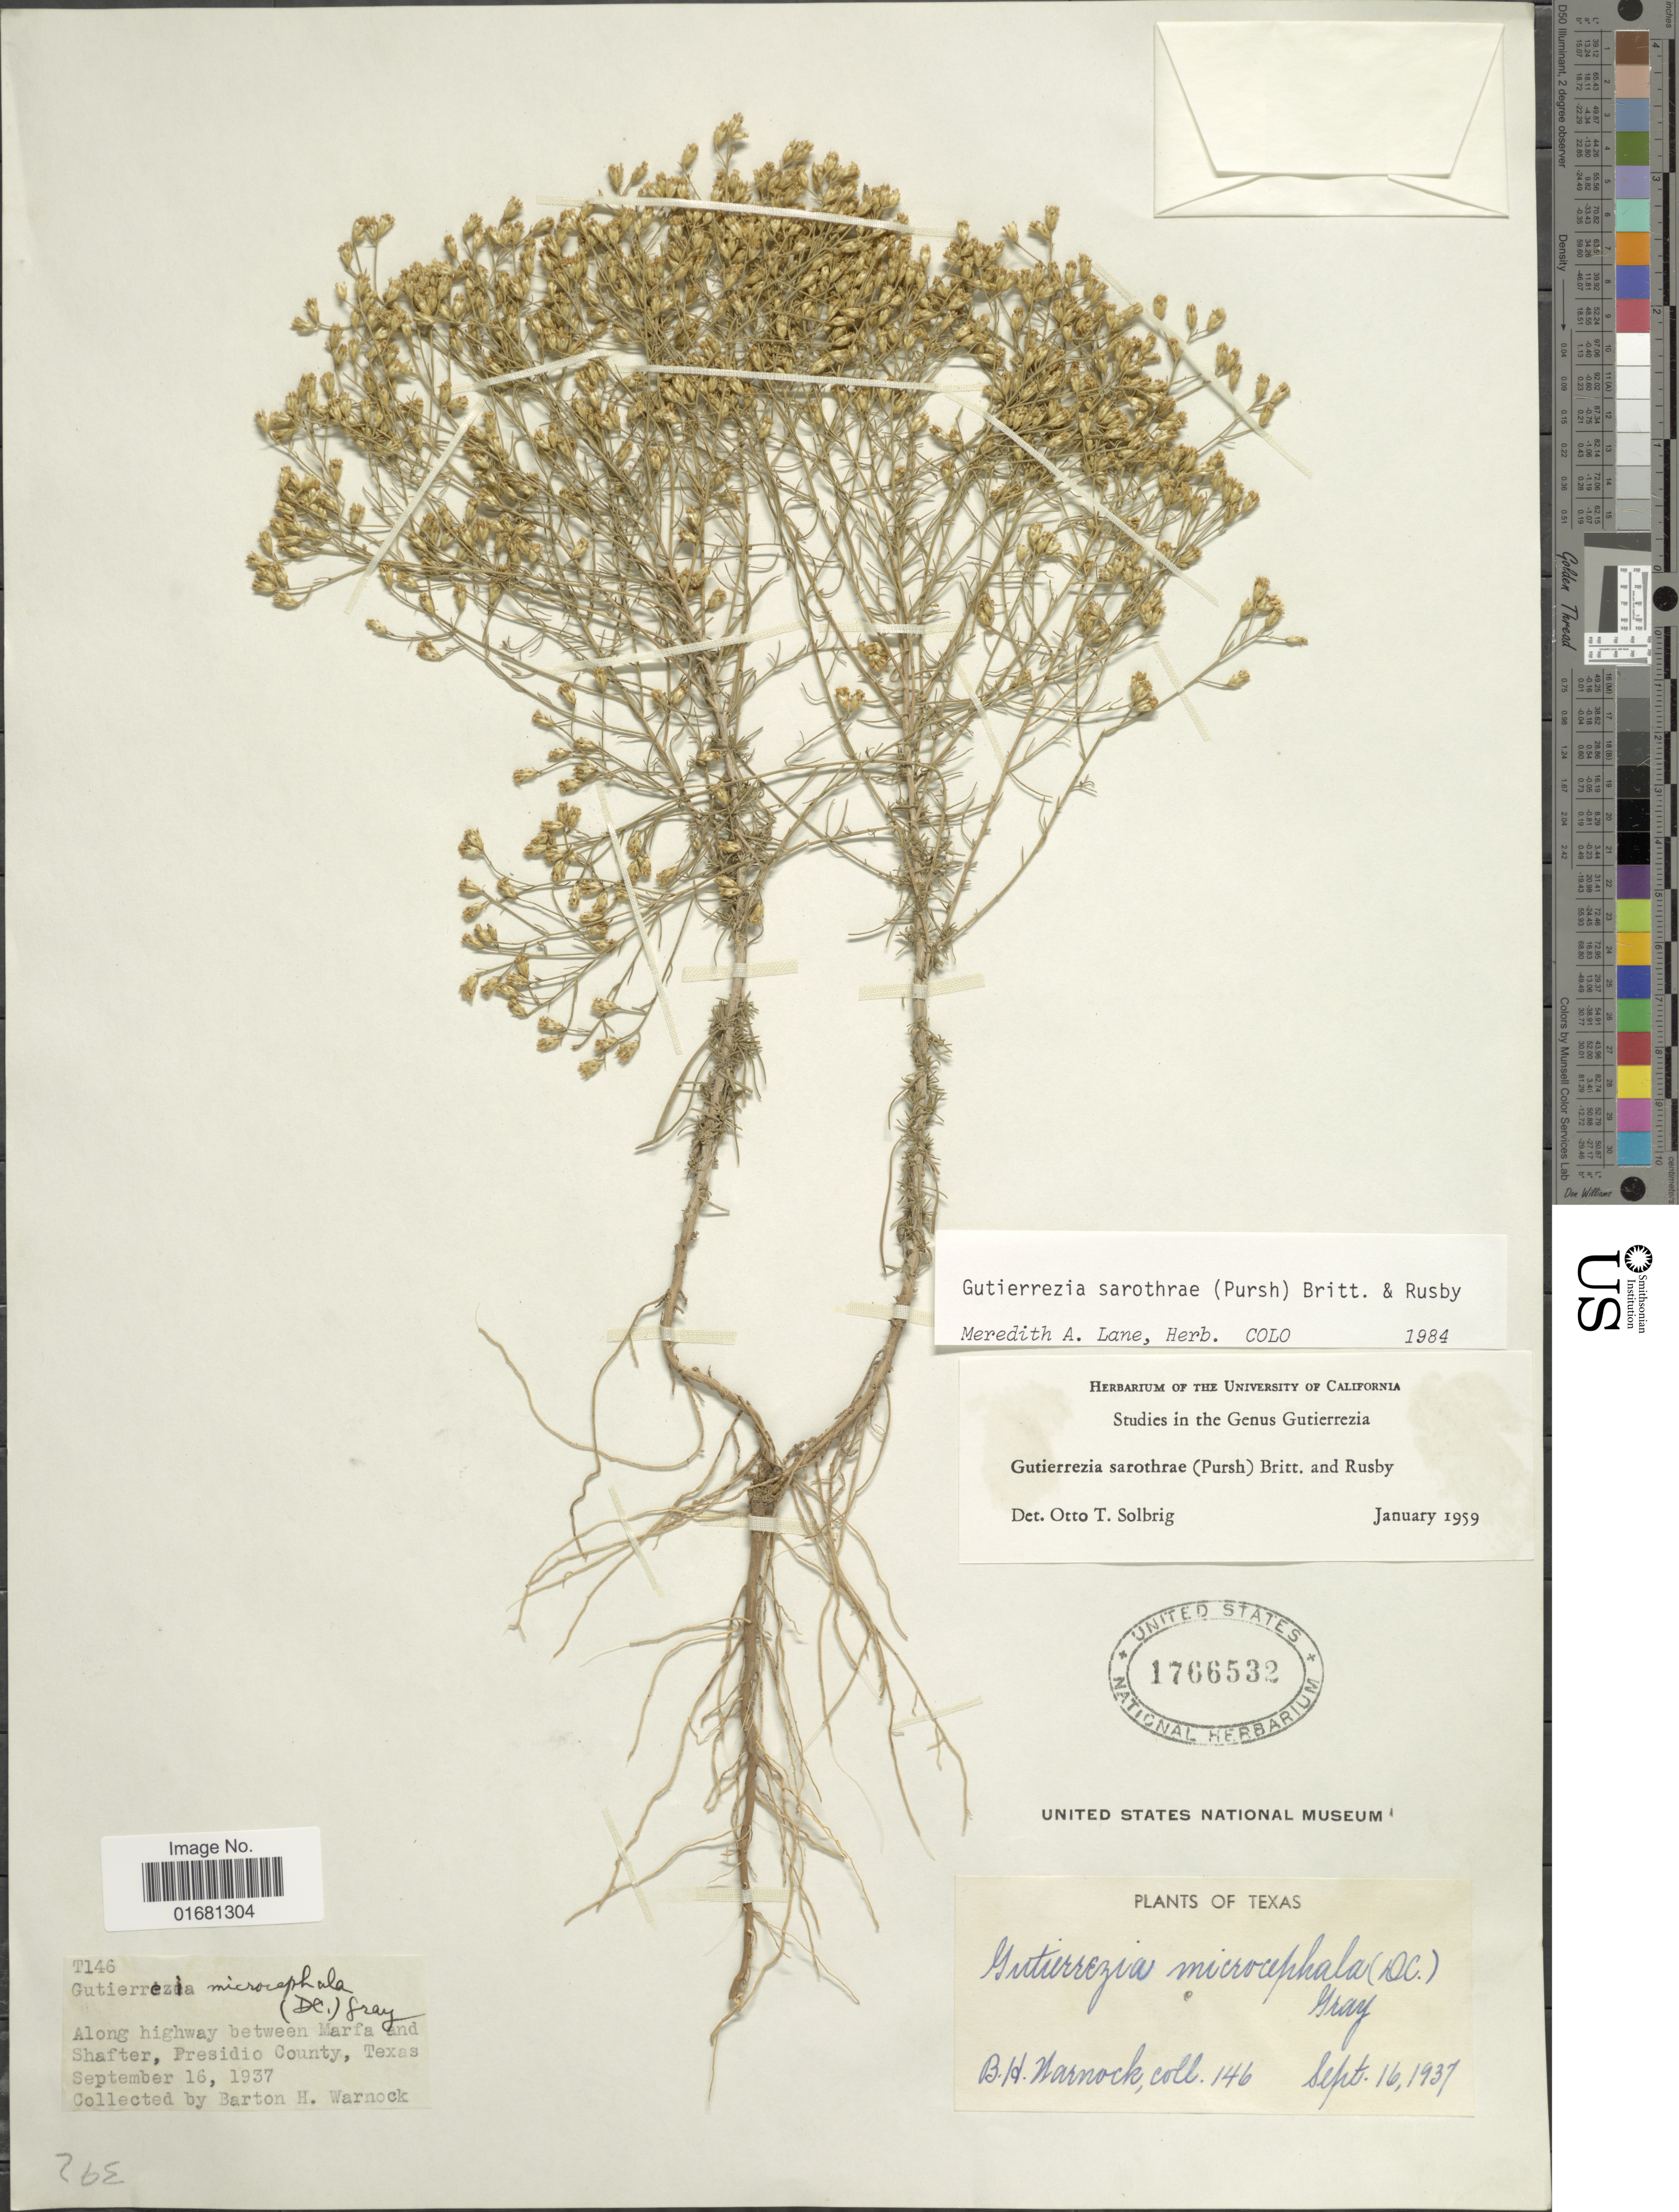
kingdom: Plantae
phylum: Tracheophyta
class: Magnoliopsida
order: Asterales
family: Asteraceae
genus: Gutierrezia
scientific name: Gutierrezia sarothrae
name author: (Pursh) Britton & Rusby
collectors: B. H. Warnock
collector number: T146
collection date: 1937-09-16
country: United States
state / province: Texas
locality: Along highway between Marfa and Shafter, Presidio County, Texas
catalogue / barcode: US 1766532